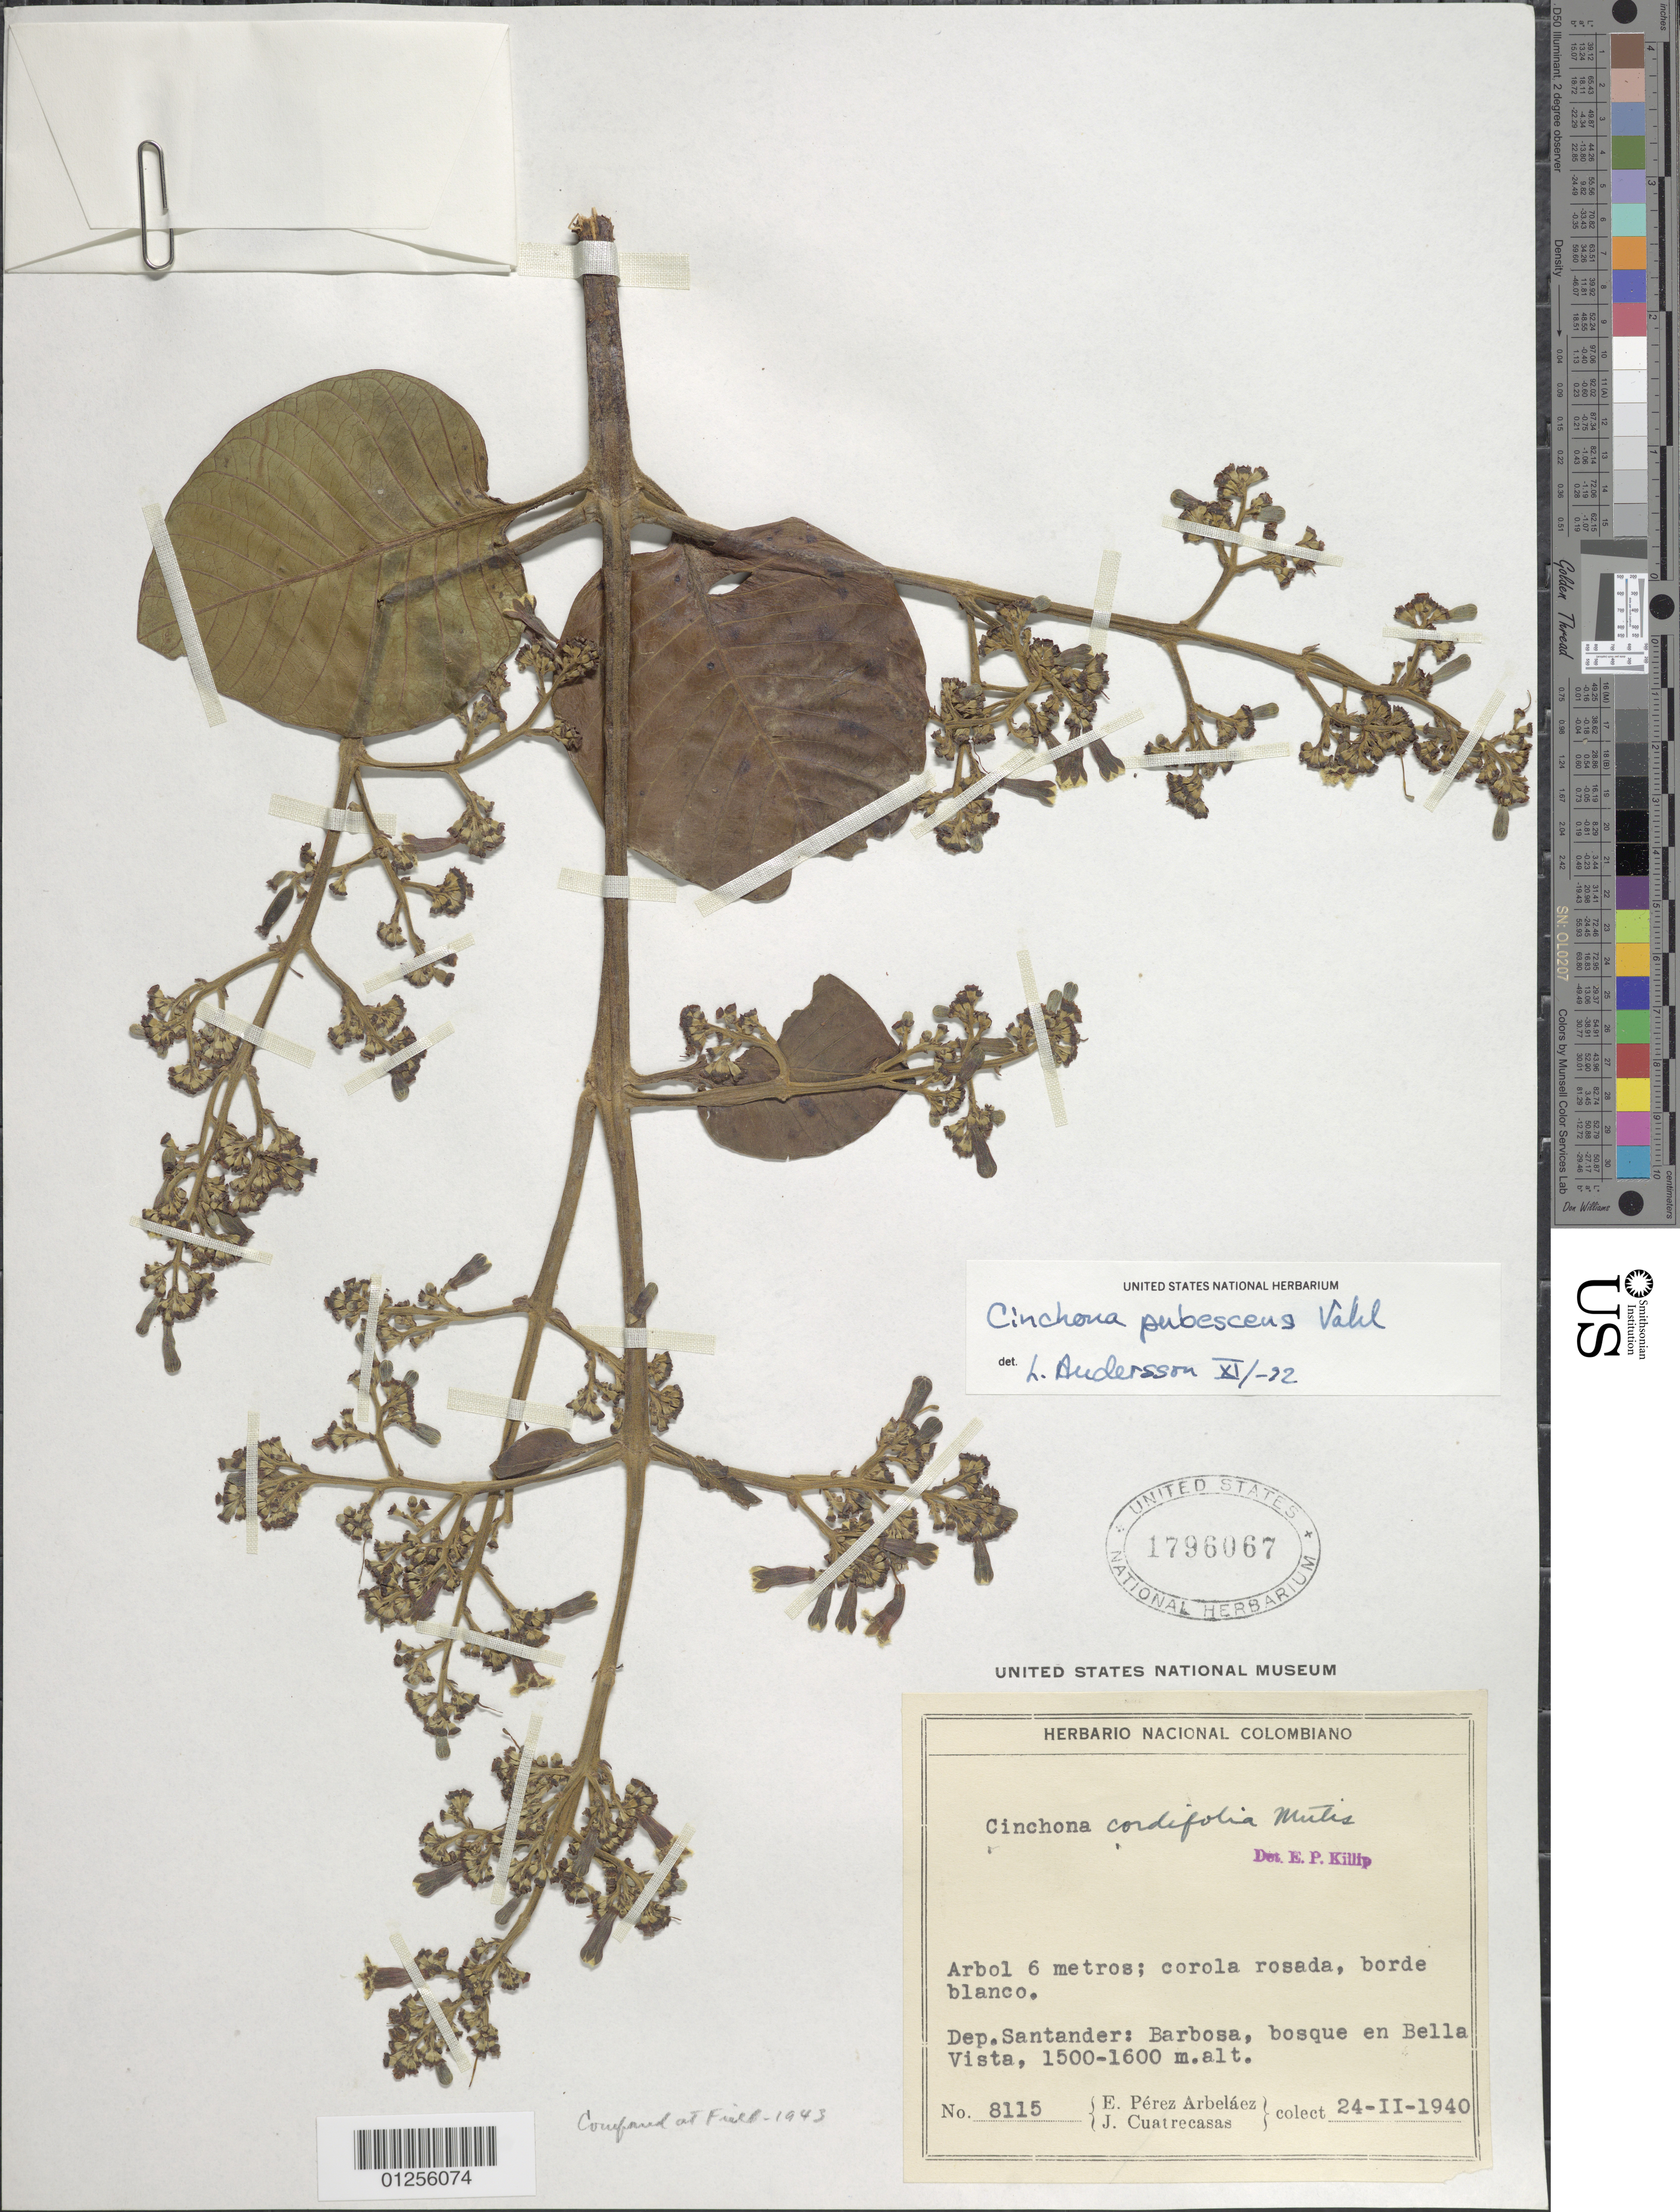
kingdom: Plantae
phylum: Tracheophyta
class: Magnoliopsida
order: Gentianales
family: Rubiaceae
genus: Cinchona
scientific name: Cinchona pubescens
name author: Vahl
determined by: Anderson, L.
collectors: E. Pérez Arbeláez & J. Cuatrecasas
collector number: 8115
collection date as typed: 25 Feb 1940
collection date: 1940-02-25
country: Colombia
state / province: Boyacá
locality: Cerca Damoniquire. [de Moniquire ?]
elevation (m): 1580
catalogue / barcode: US 1796067